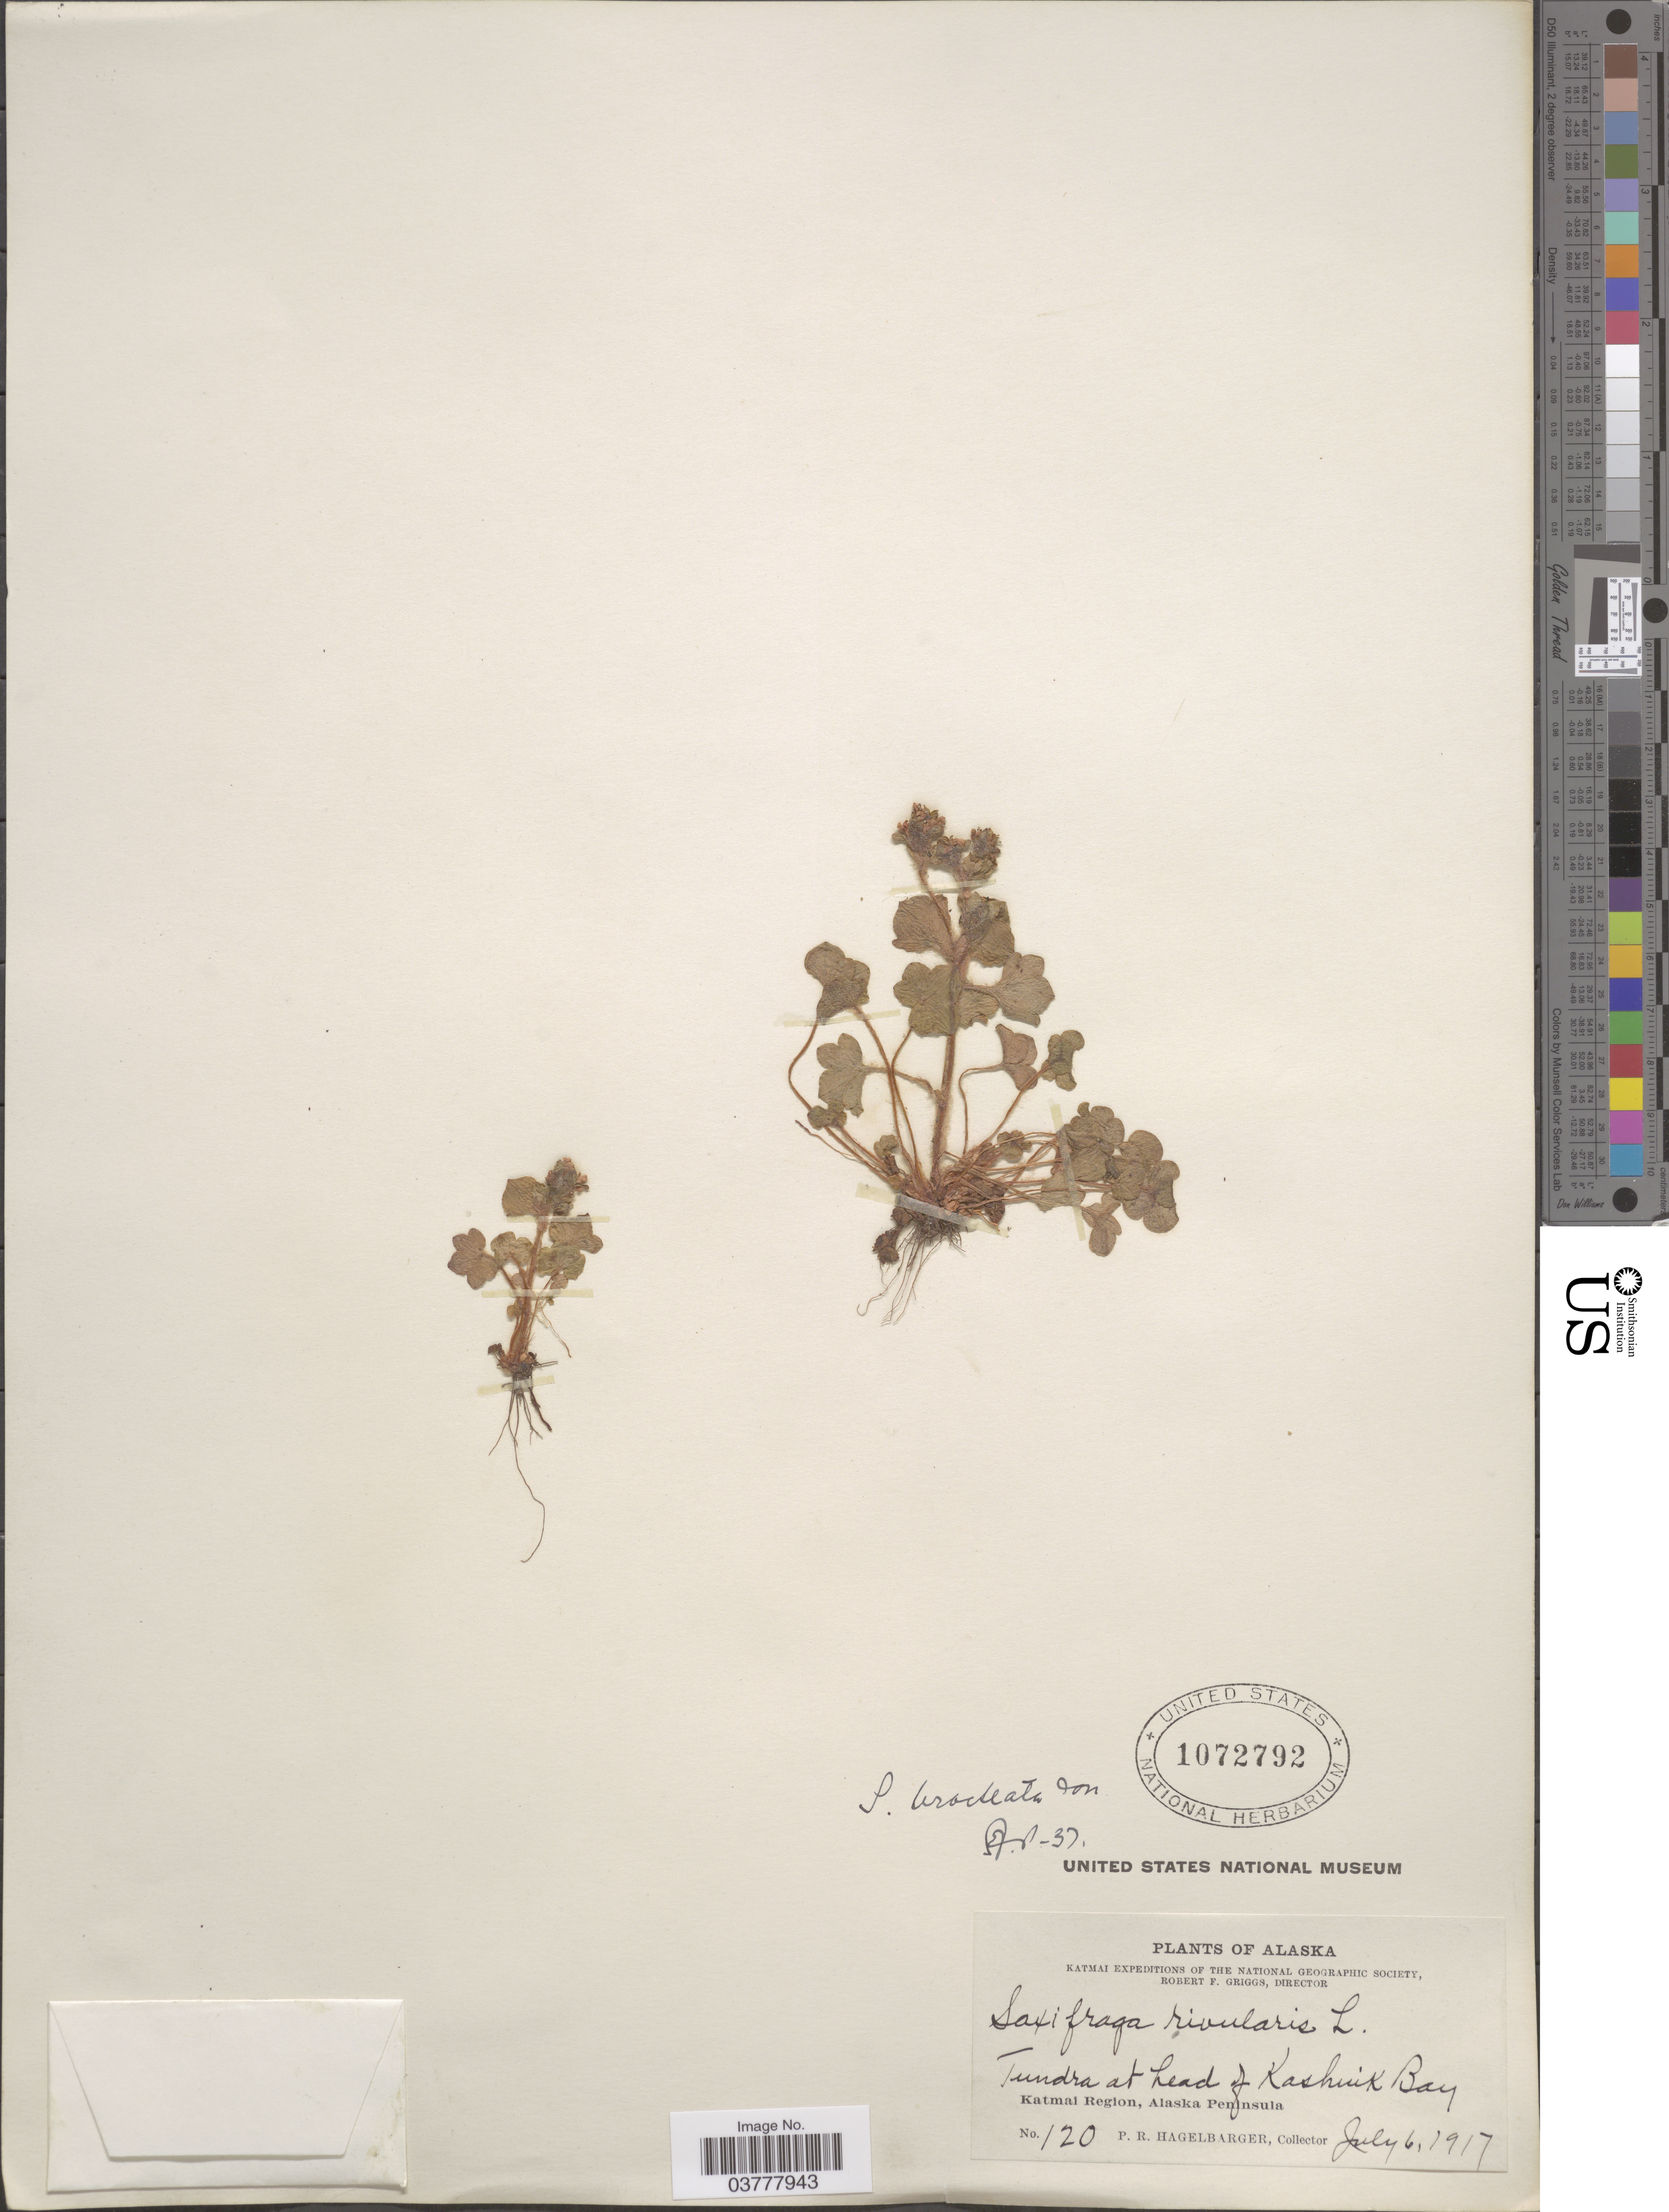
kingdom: Plantae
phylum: Tracheophyta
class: Magnoliopsida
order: Saxifragales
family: Saxifragaceae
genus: Saxifraga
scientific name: Saxifraga bracteata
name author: D. Don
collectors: P. Hagelbarger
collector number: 120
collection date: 1917-07-06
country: United States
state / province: Alaska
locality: Tundra at head of Kashnik Bay. Katmai Region, Alaska Peninsula.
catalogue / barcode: US 1072792